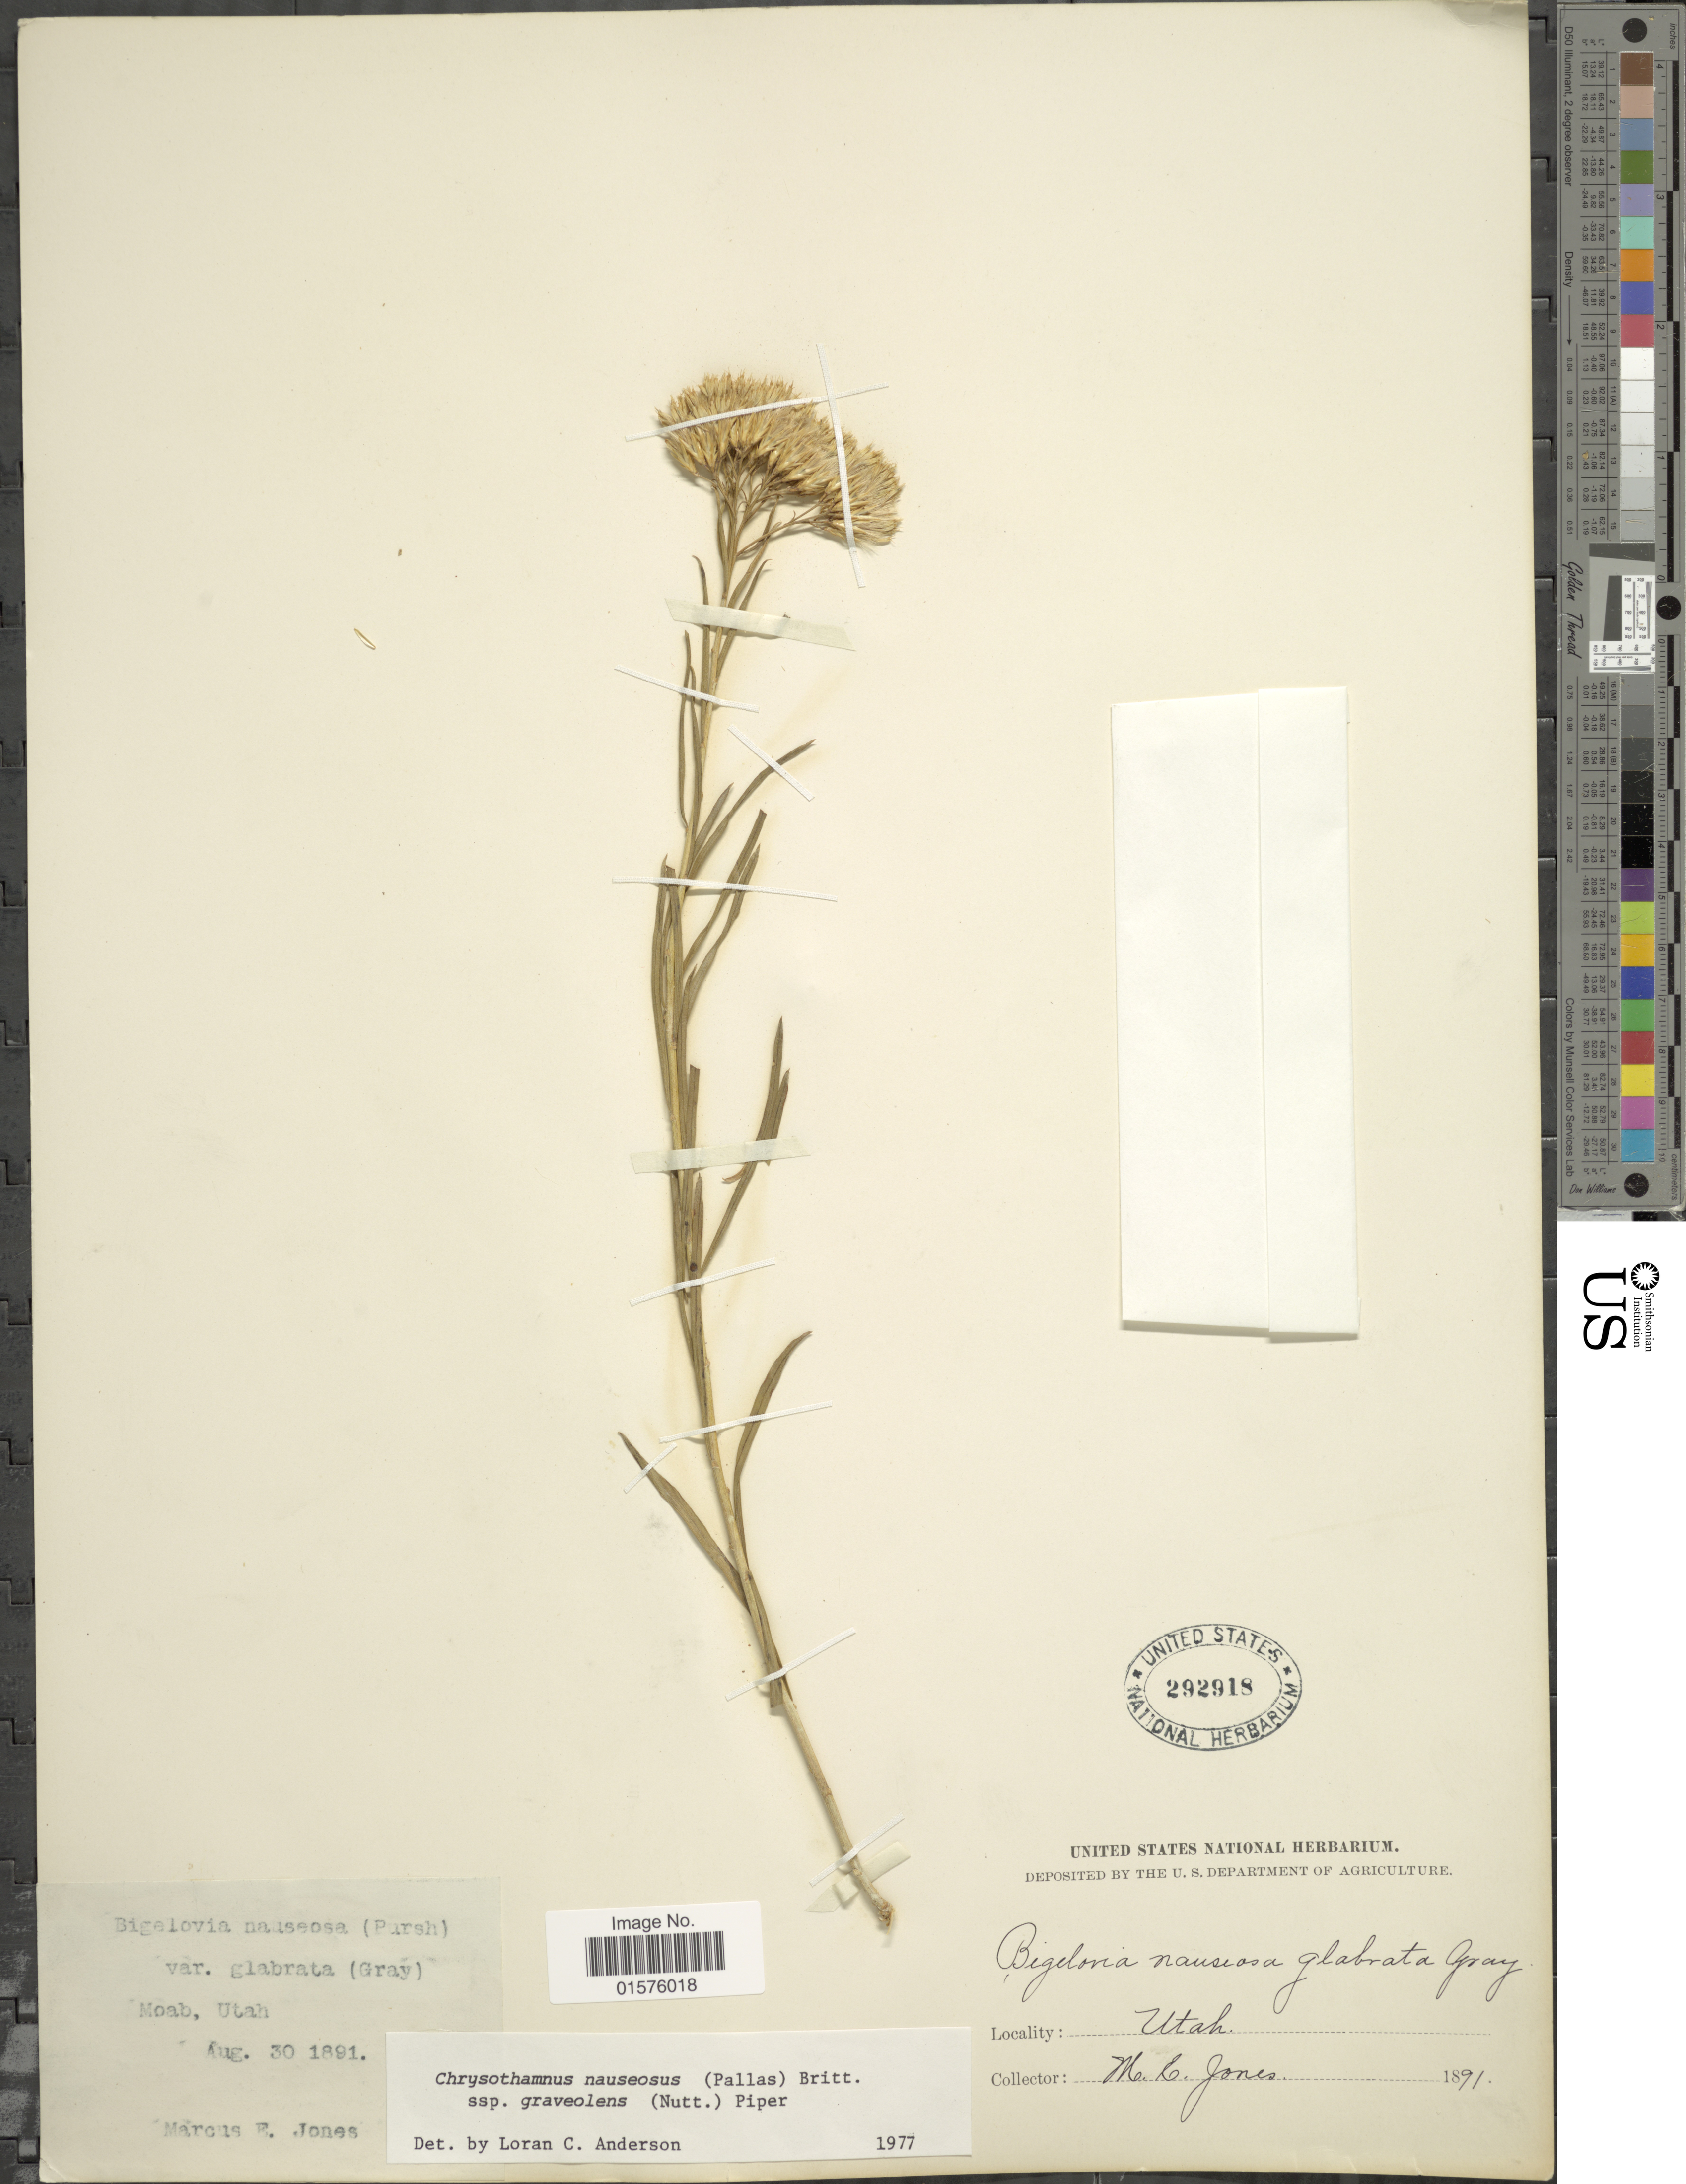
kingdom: Plantae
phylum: Tracheophyta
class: Magnoliopsida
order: Asterales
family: Asteraceae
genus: Ericameria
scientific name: Ericameria nauseosa var. graveolens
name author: (Nutt.) Reveal & Schuyler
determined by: Urbatsch, Lowell E., Curator (LSU), Louisiana State University (UNITED STATES)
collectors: M. E. Jones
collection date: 1891-08-30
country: United States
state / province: Utah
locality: Moab.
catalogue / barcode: US 292918